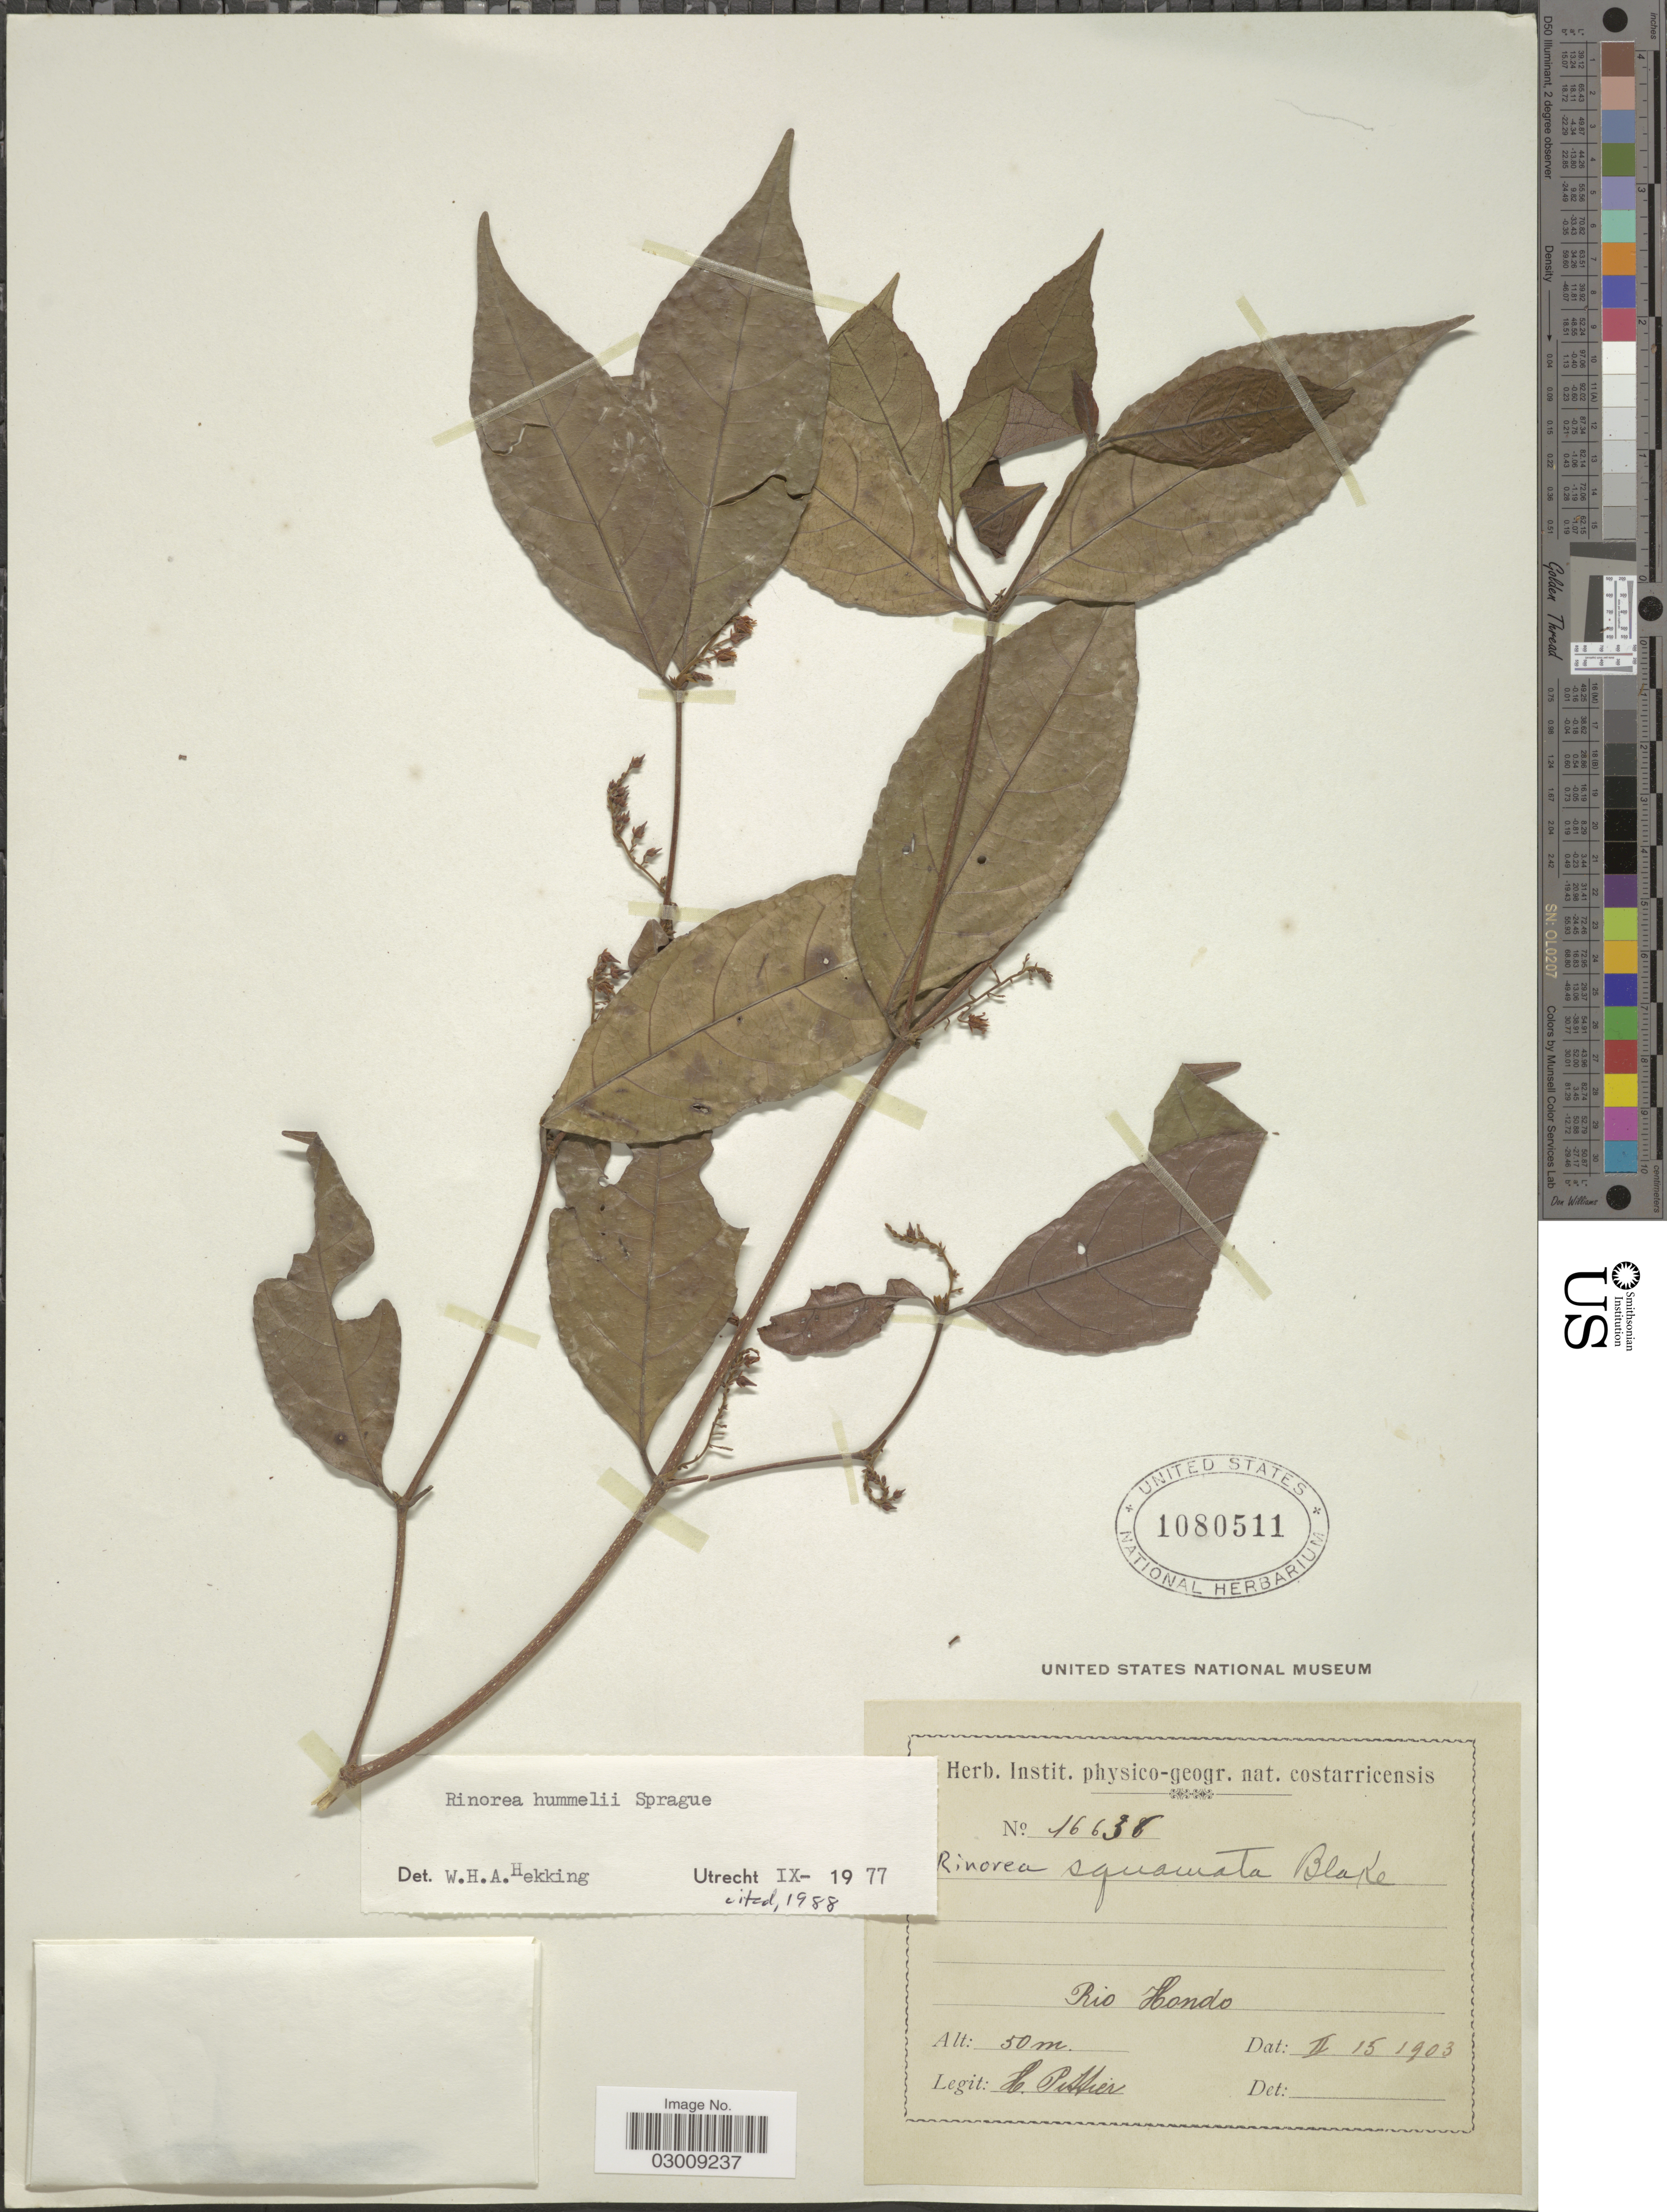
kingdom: Plantae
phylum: Tracheophyta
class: Magnoliopsida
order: Malpighiales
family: Violaceae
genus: Rinorea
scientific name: Rinorea hummelii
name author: Sprague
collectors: H. F. Pittier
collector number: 16636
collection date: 1903-02-15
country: Costa Rica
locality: Rio Hondo.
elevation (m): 50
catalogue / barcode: US 1080511